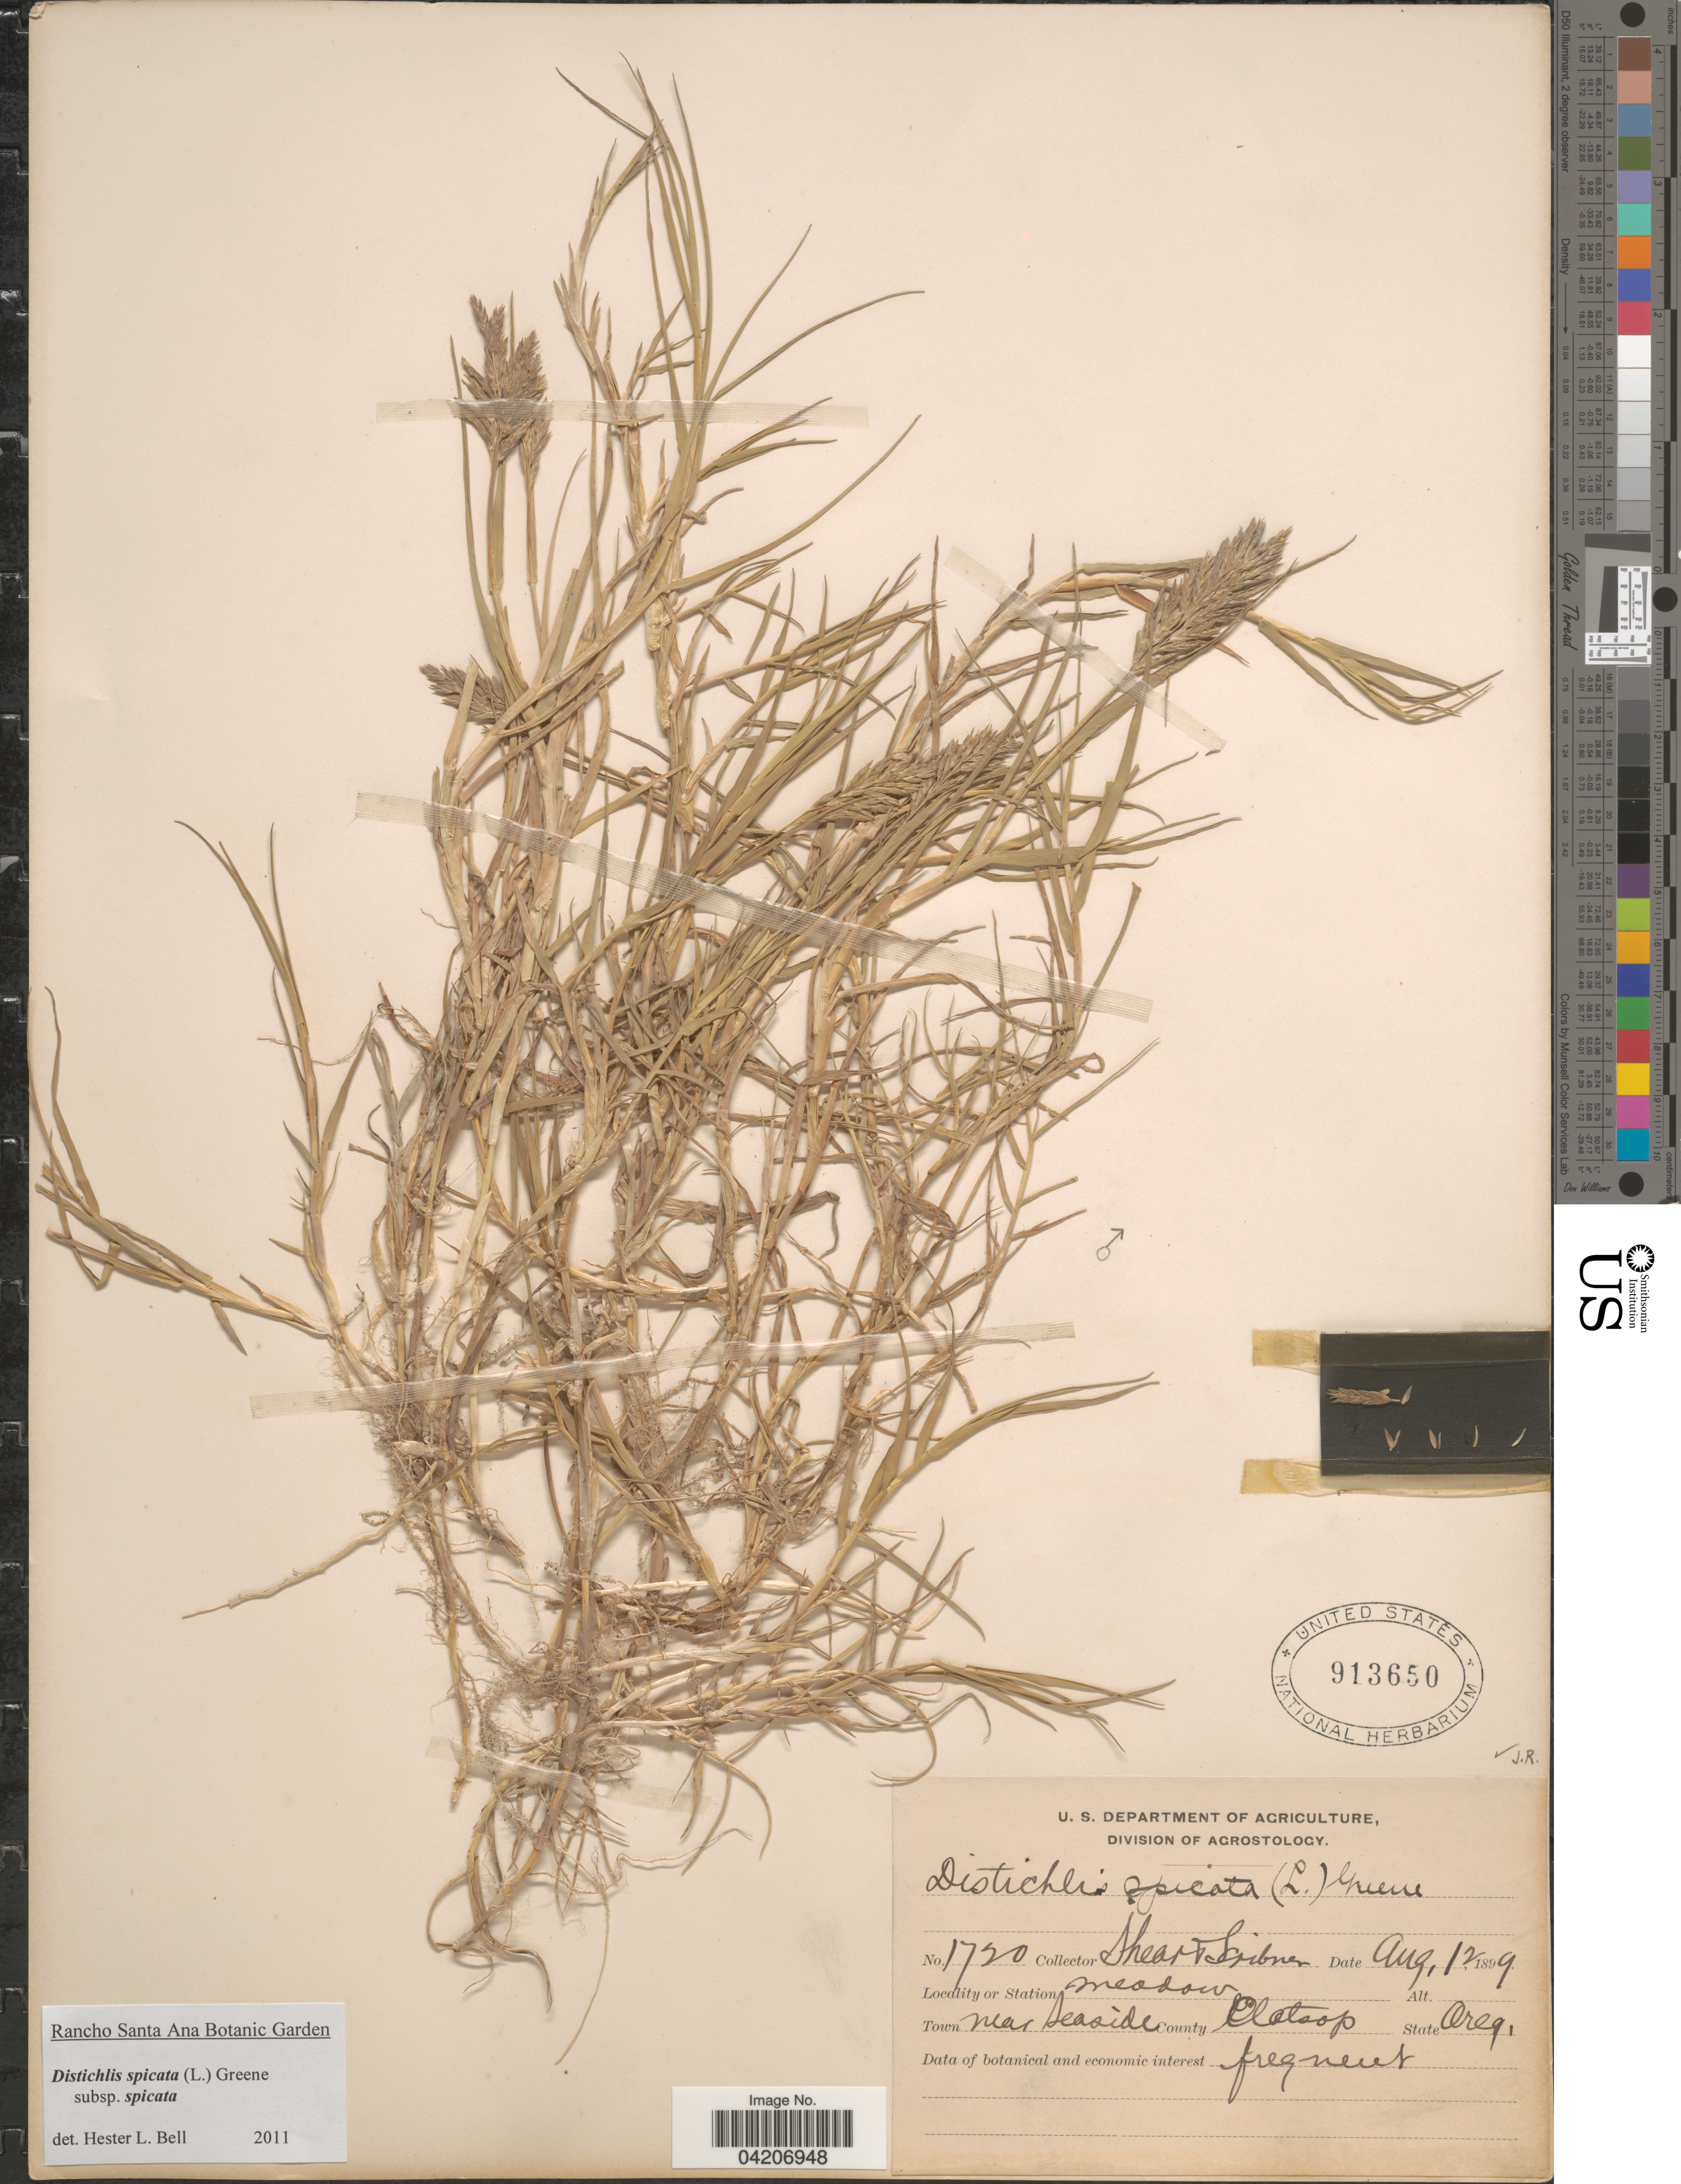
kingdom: Plantae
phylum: Tracheophyta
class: Liliopsida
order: Poales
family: Poaceae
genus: Distichlis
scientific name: Distichlis spicata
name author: (L.) Greene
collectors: S. Scribner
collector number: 1720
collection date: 1899-08-12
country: United States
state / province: Oregon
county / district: Clatsop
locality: Meadow. Town near seaside County Clatsop.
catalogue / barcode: US 913650